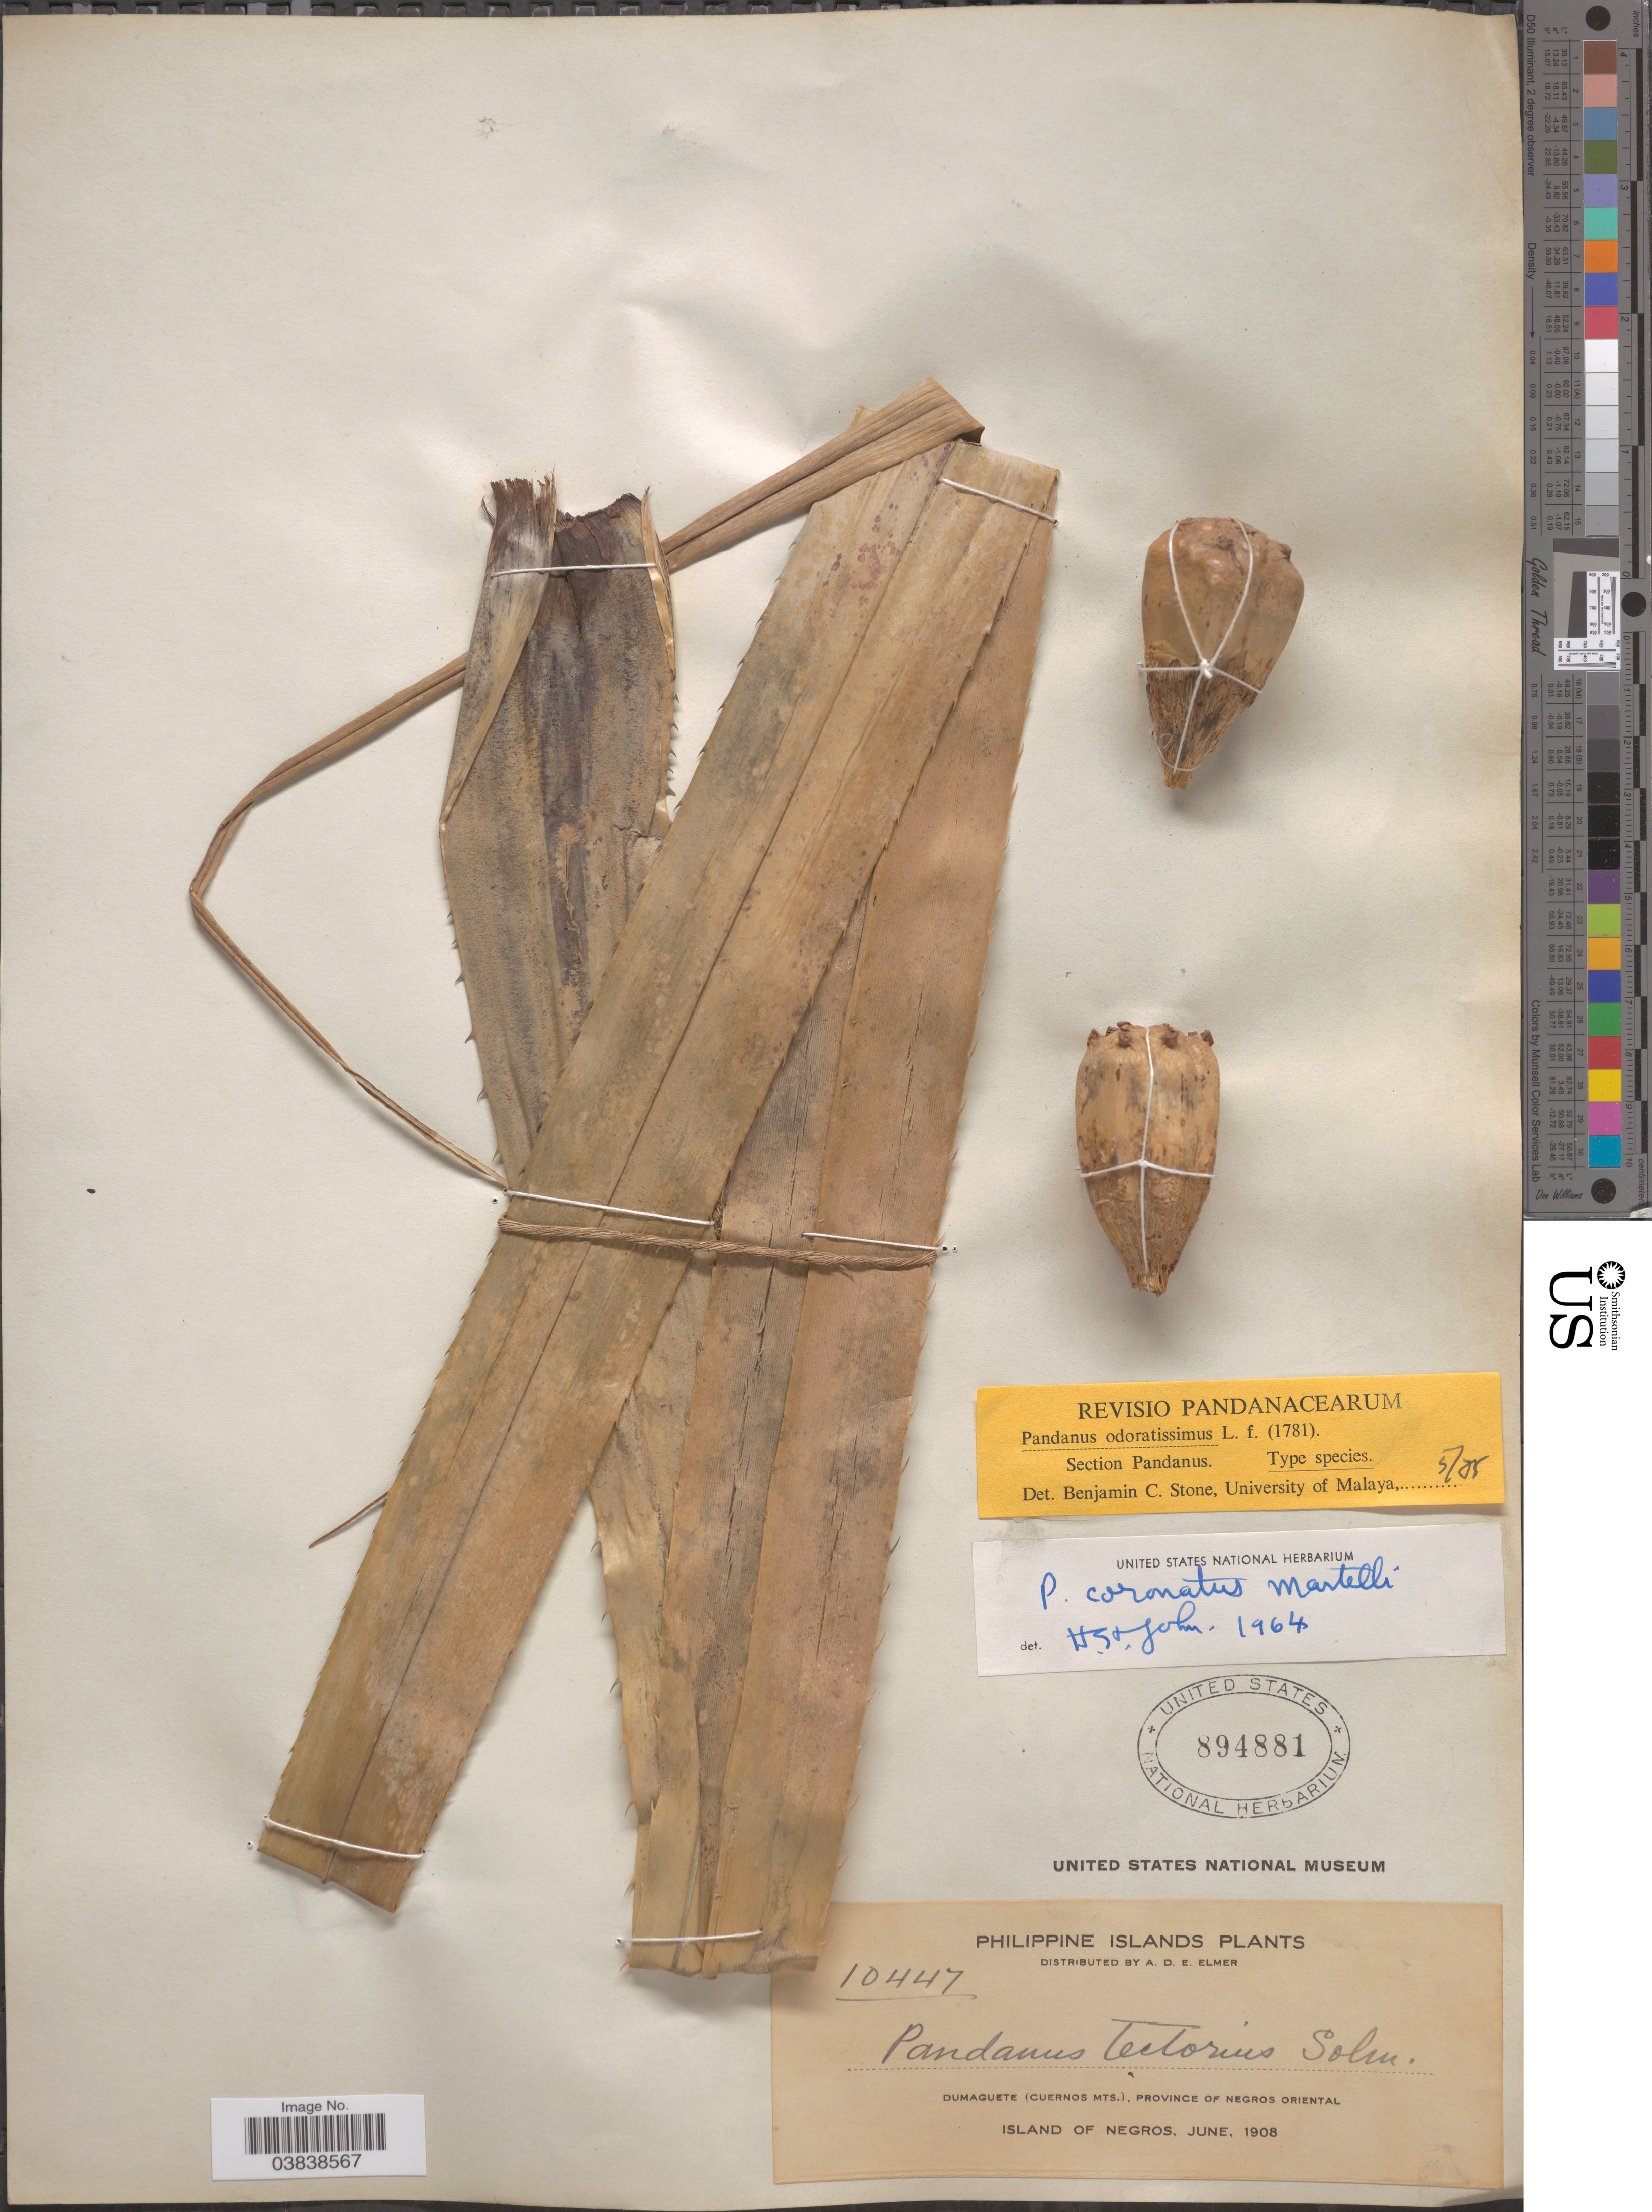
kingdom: Plantae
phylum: Tracheophyta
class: Liliopsida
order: Pandanales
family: Pandanaceae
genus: Pandanus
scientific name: Pandanus odoratissimus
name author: L. f.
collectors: A. D. E. Elmer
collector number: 10447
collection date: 1908-06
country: Philippines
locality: Dumaguete (Cuernos Mts.), Province of Negros Oriental. Island of Negros.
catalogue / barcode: US 894881